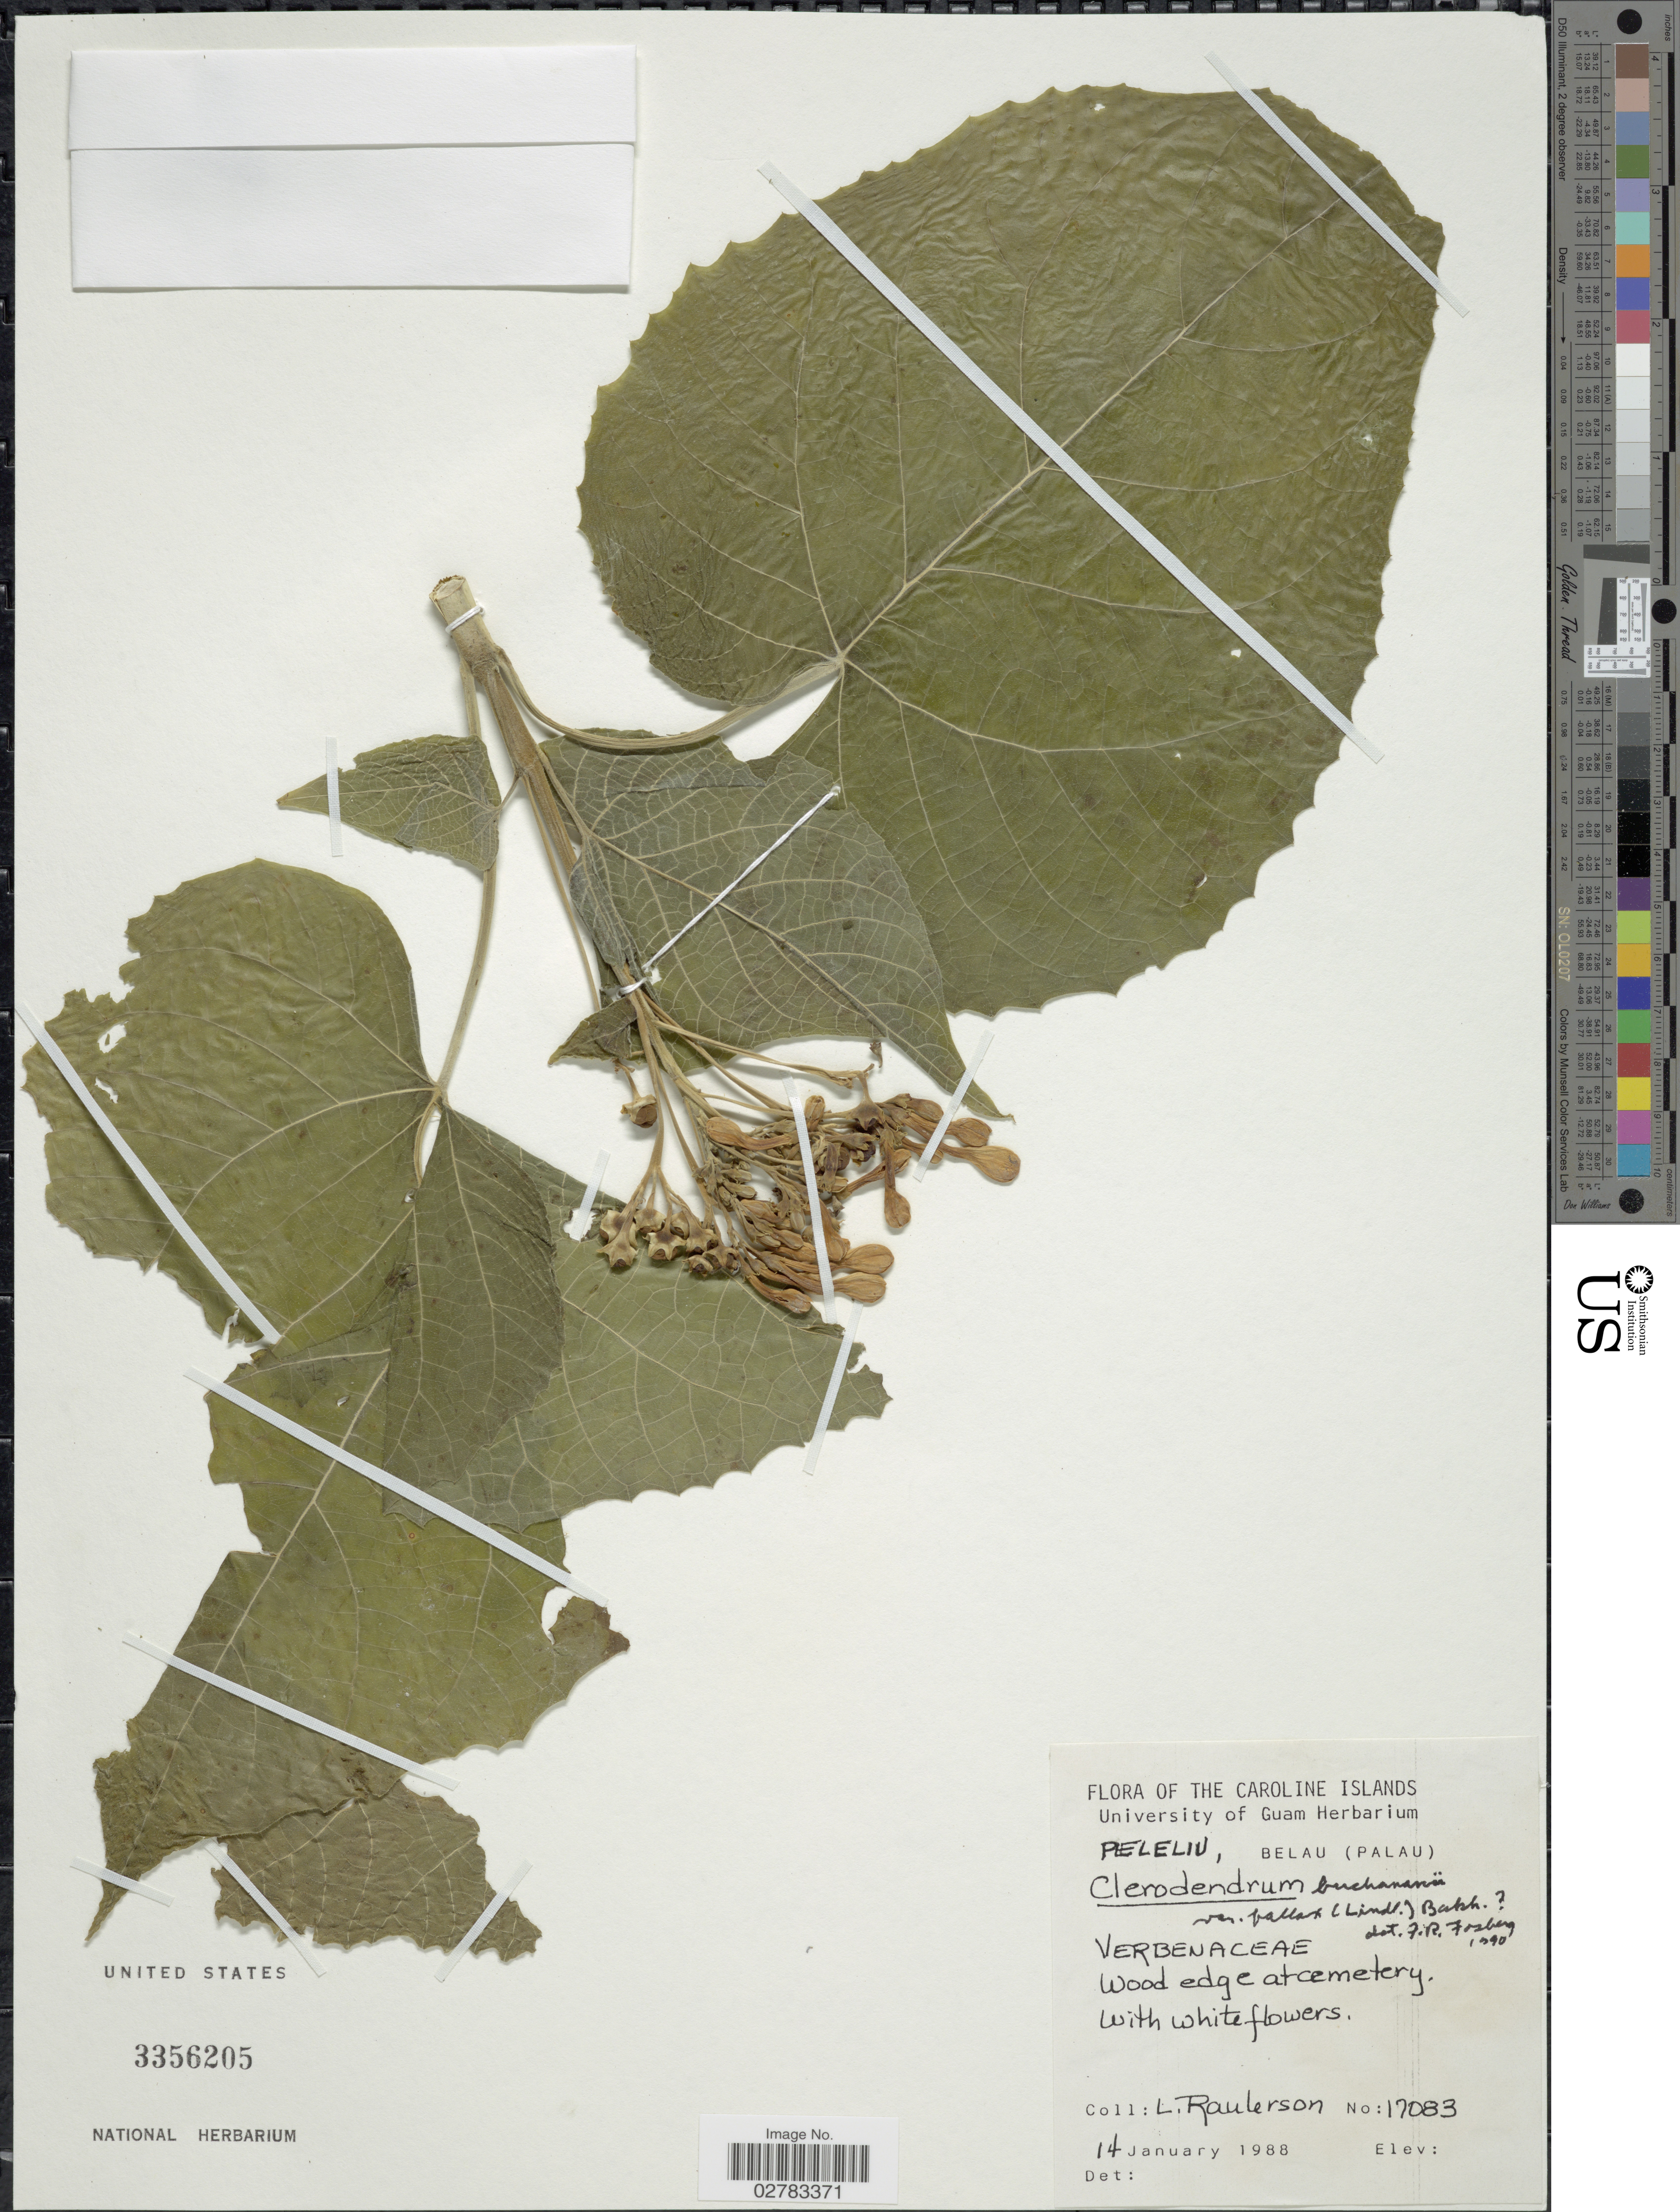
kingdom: Plantae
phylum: Tracheophyta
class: Magnoliopsida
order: Lamiales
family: Lamiaceae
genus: Clerodendrum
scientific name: Clerodendrum speciosissimum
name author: Drapiez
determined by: Wagner, W. L., (BOT), Smithsonian Institution - National Museum of Natural History (UNITED STATES)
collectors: L. Raulerson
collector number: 17083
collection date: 1988-01-14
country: Palau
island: Beliliou [Peleliu]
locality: Peleliu, Belau (Palau).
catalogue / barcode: US 3356205